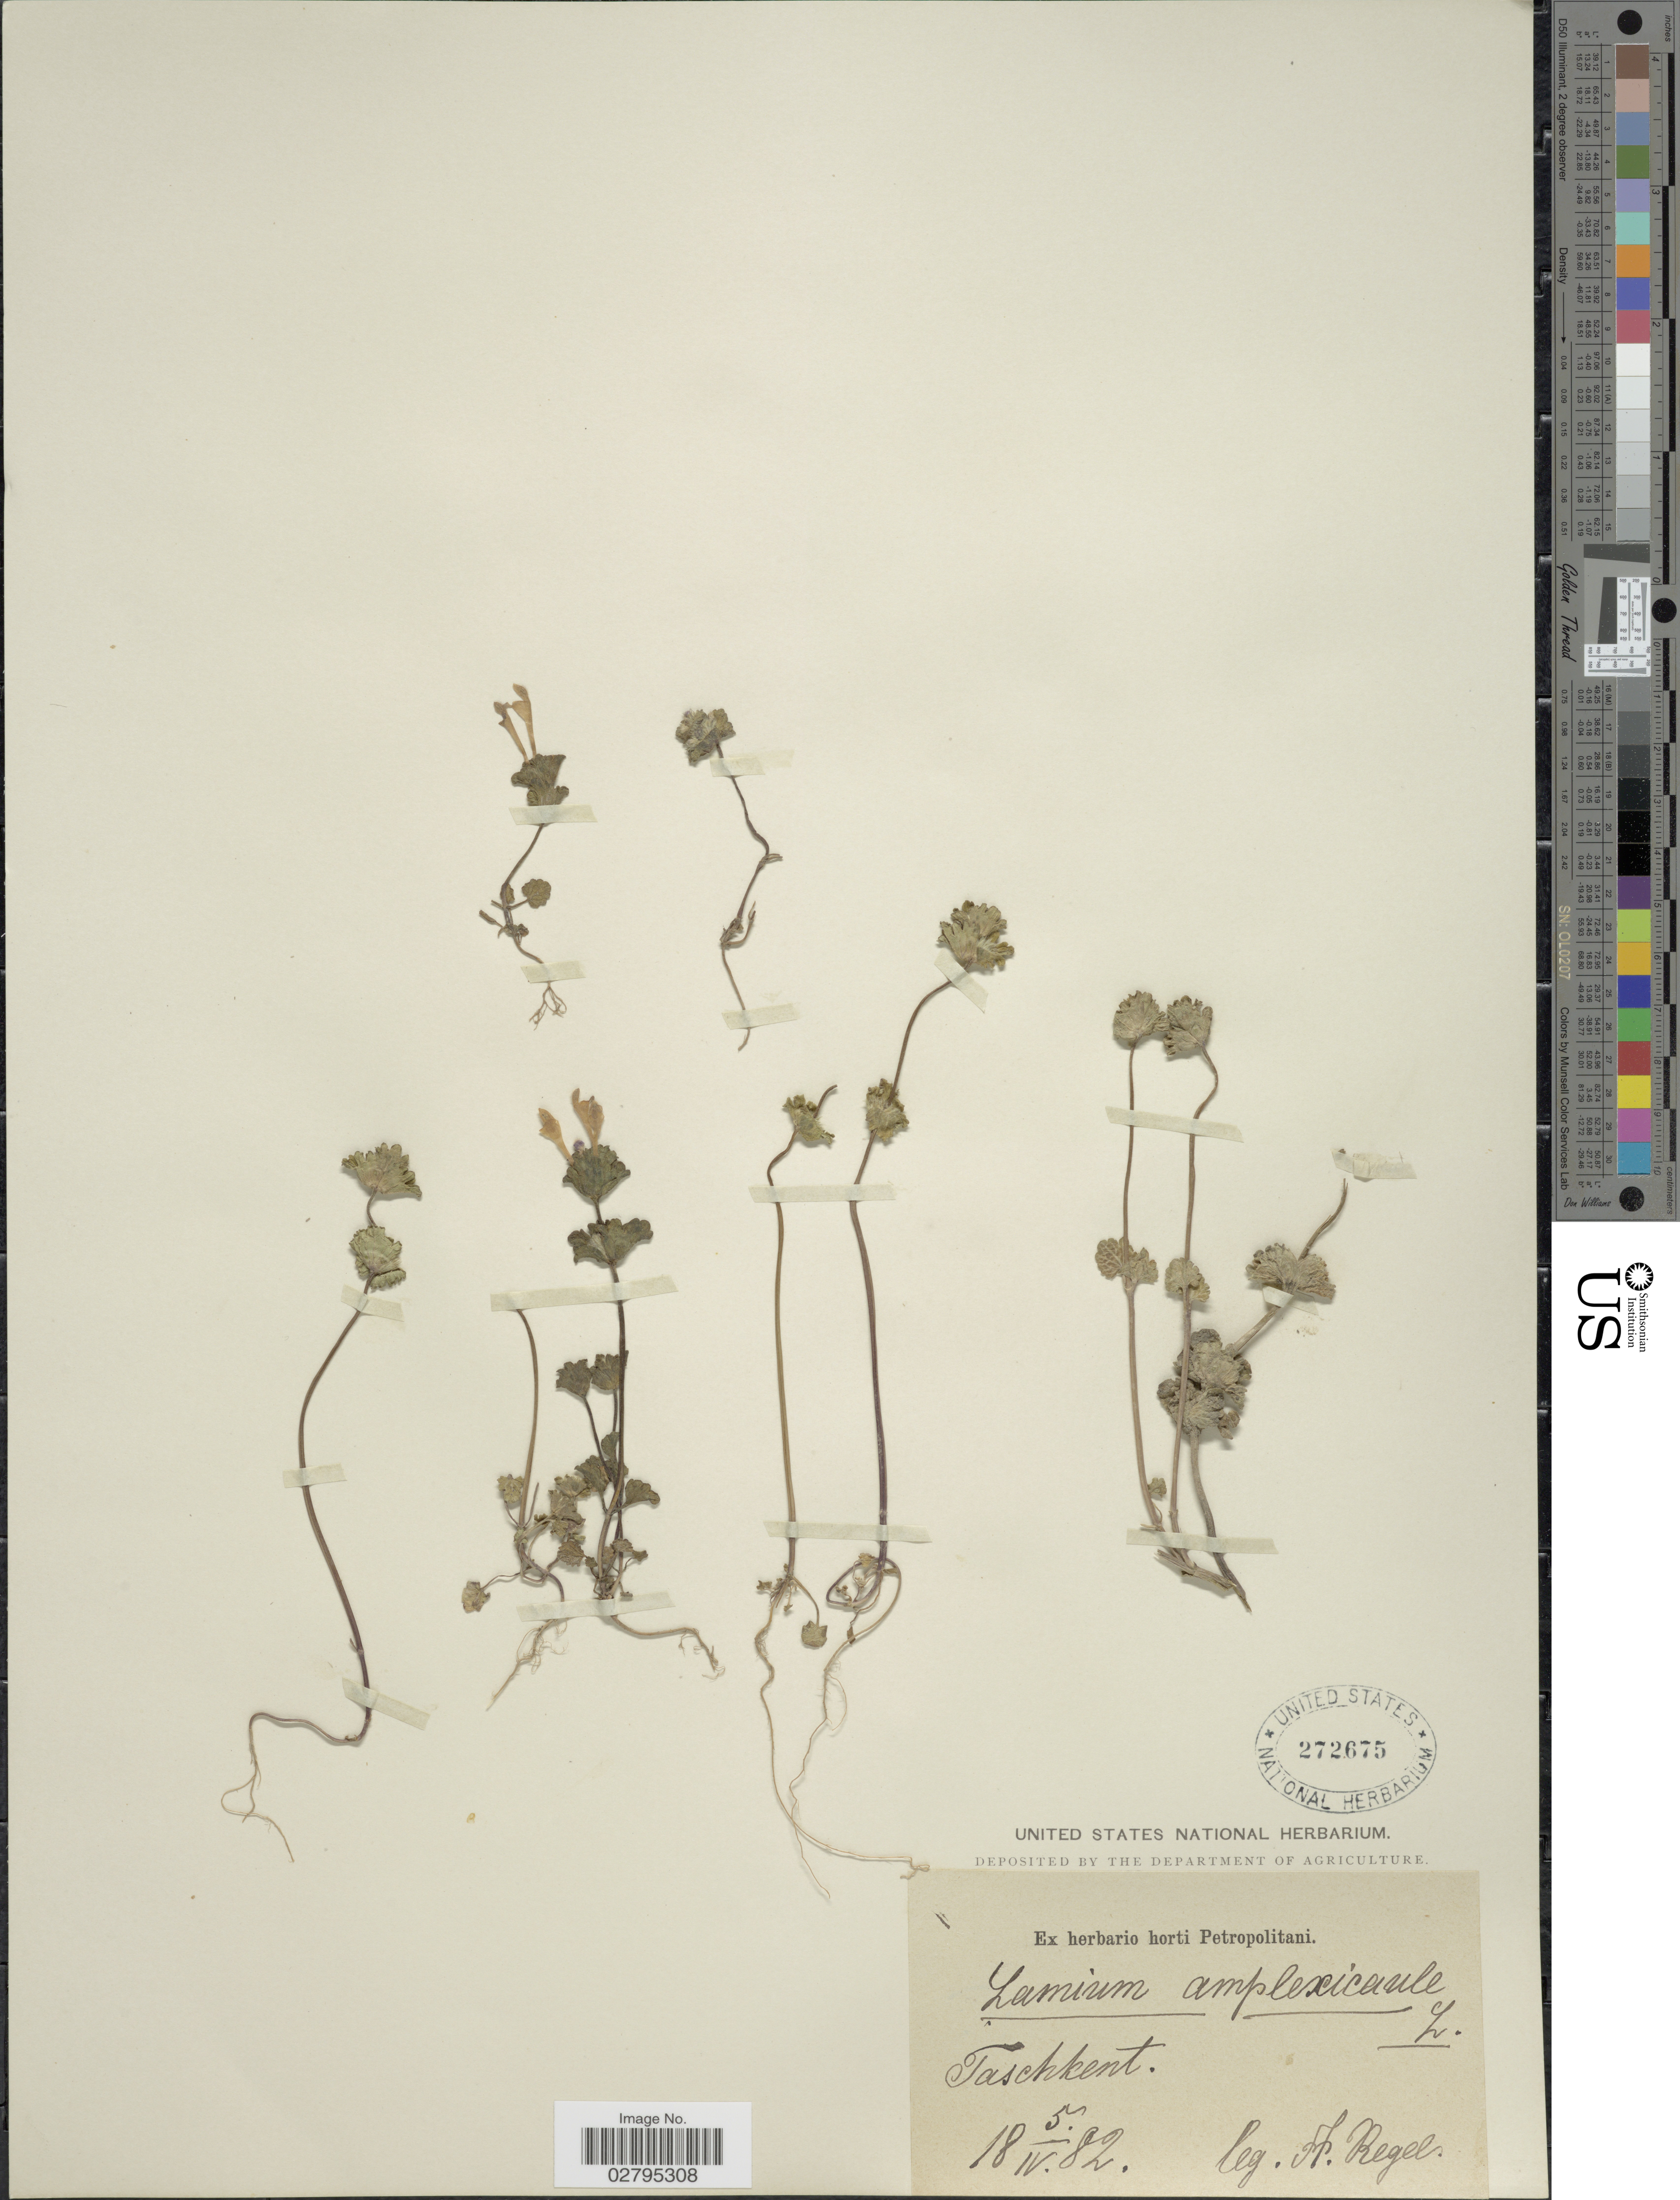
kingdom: Plantae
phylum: Tracheophyta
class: Magnoliopsida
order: Lamiales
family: Lamiaceae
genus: Lamium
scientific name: Lamium amplexicaule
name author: L.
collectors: A. Regel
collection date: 1882-04-05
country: Uzbekistan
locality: Taschkent.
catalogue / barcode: US 272675